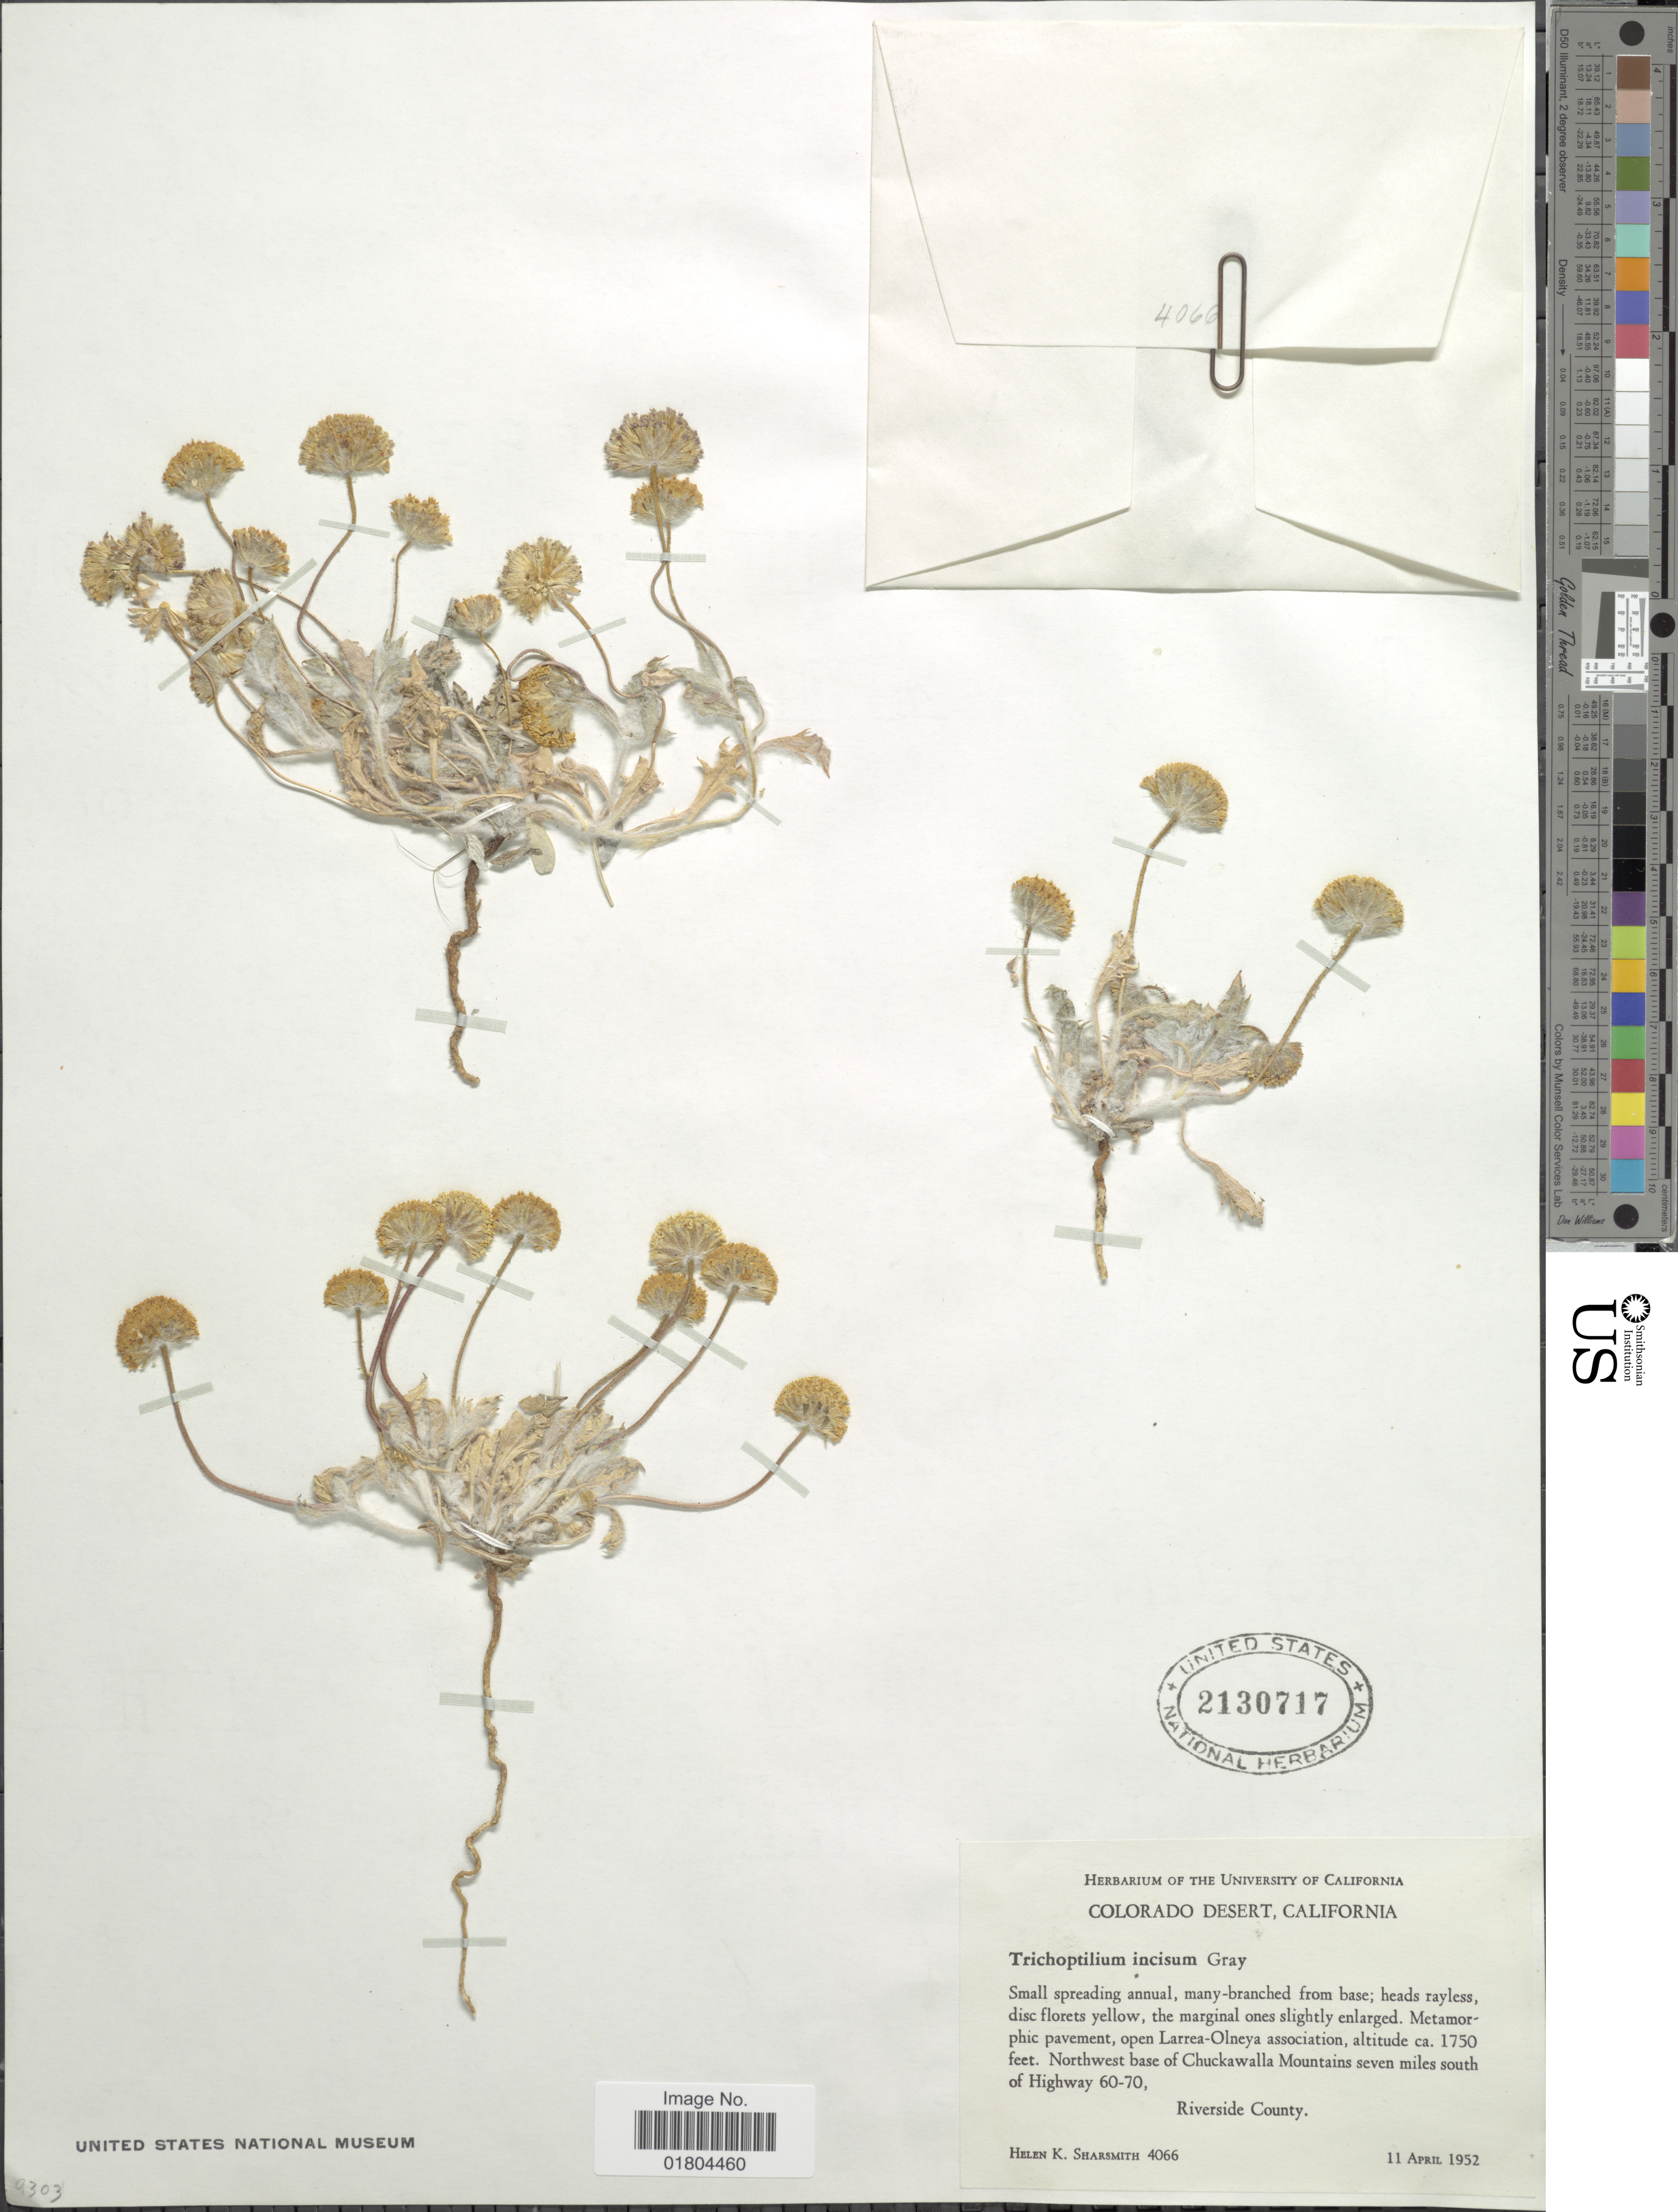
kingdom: Plantae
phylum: Tracheophyta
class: Magnoliopsida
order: Asterales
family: Asteraceae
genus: Trichoptilium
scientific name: Trichoptilium incisum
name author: (A. Gray) A. Gray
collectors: H. Sharsmith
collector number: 4066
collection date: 1952-04-11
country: United States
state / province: California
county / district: Riverside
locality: Colorado Desert, Northwest base of Chuckawalla Mountains seven miles south of Highway 60-70, Riverside County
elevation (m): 533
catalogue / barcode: US 2130717